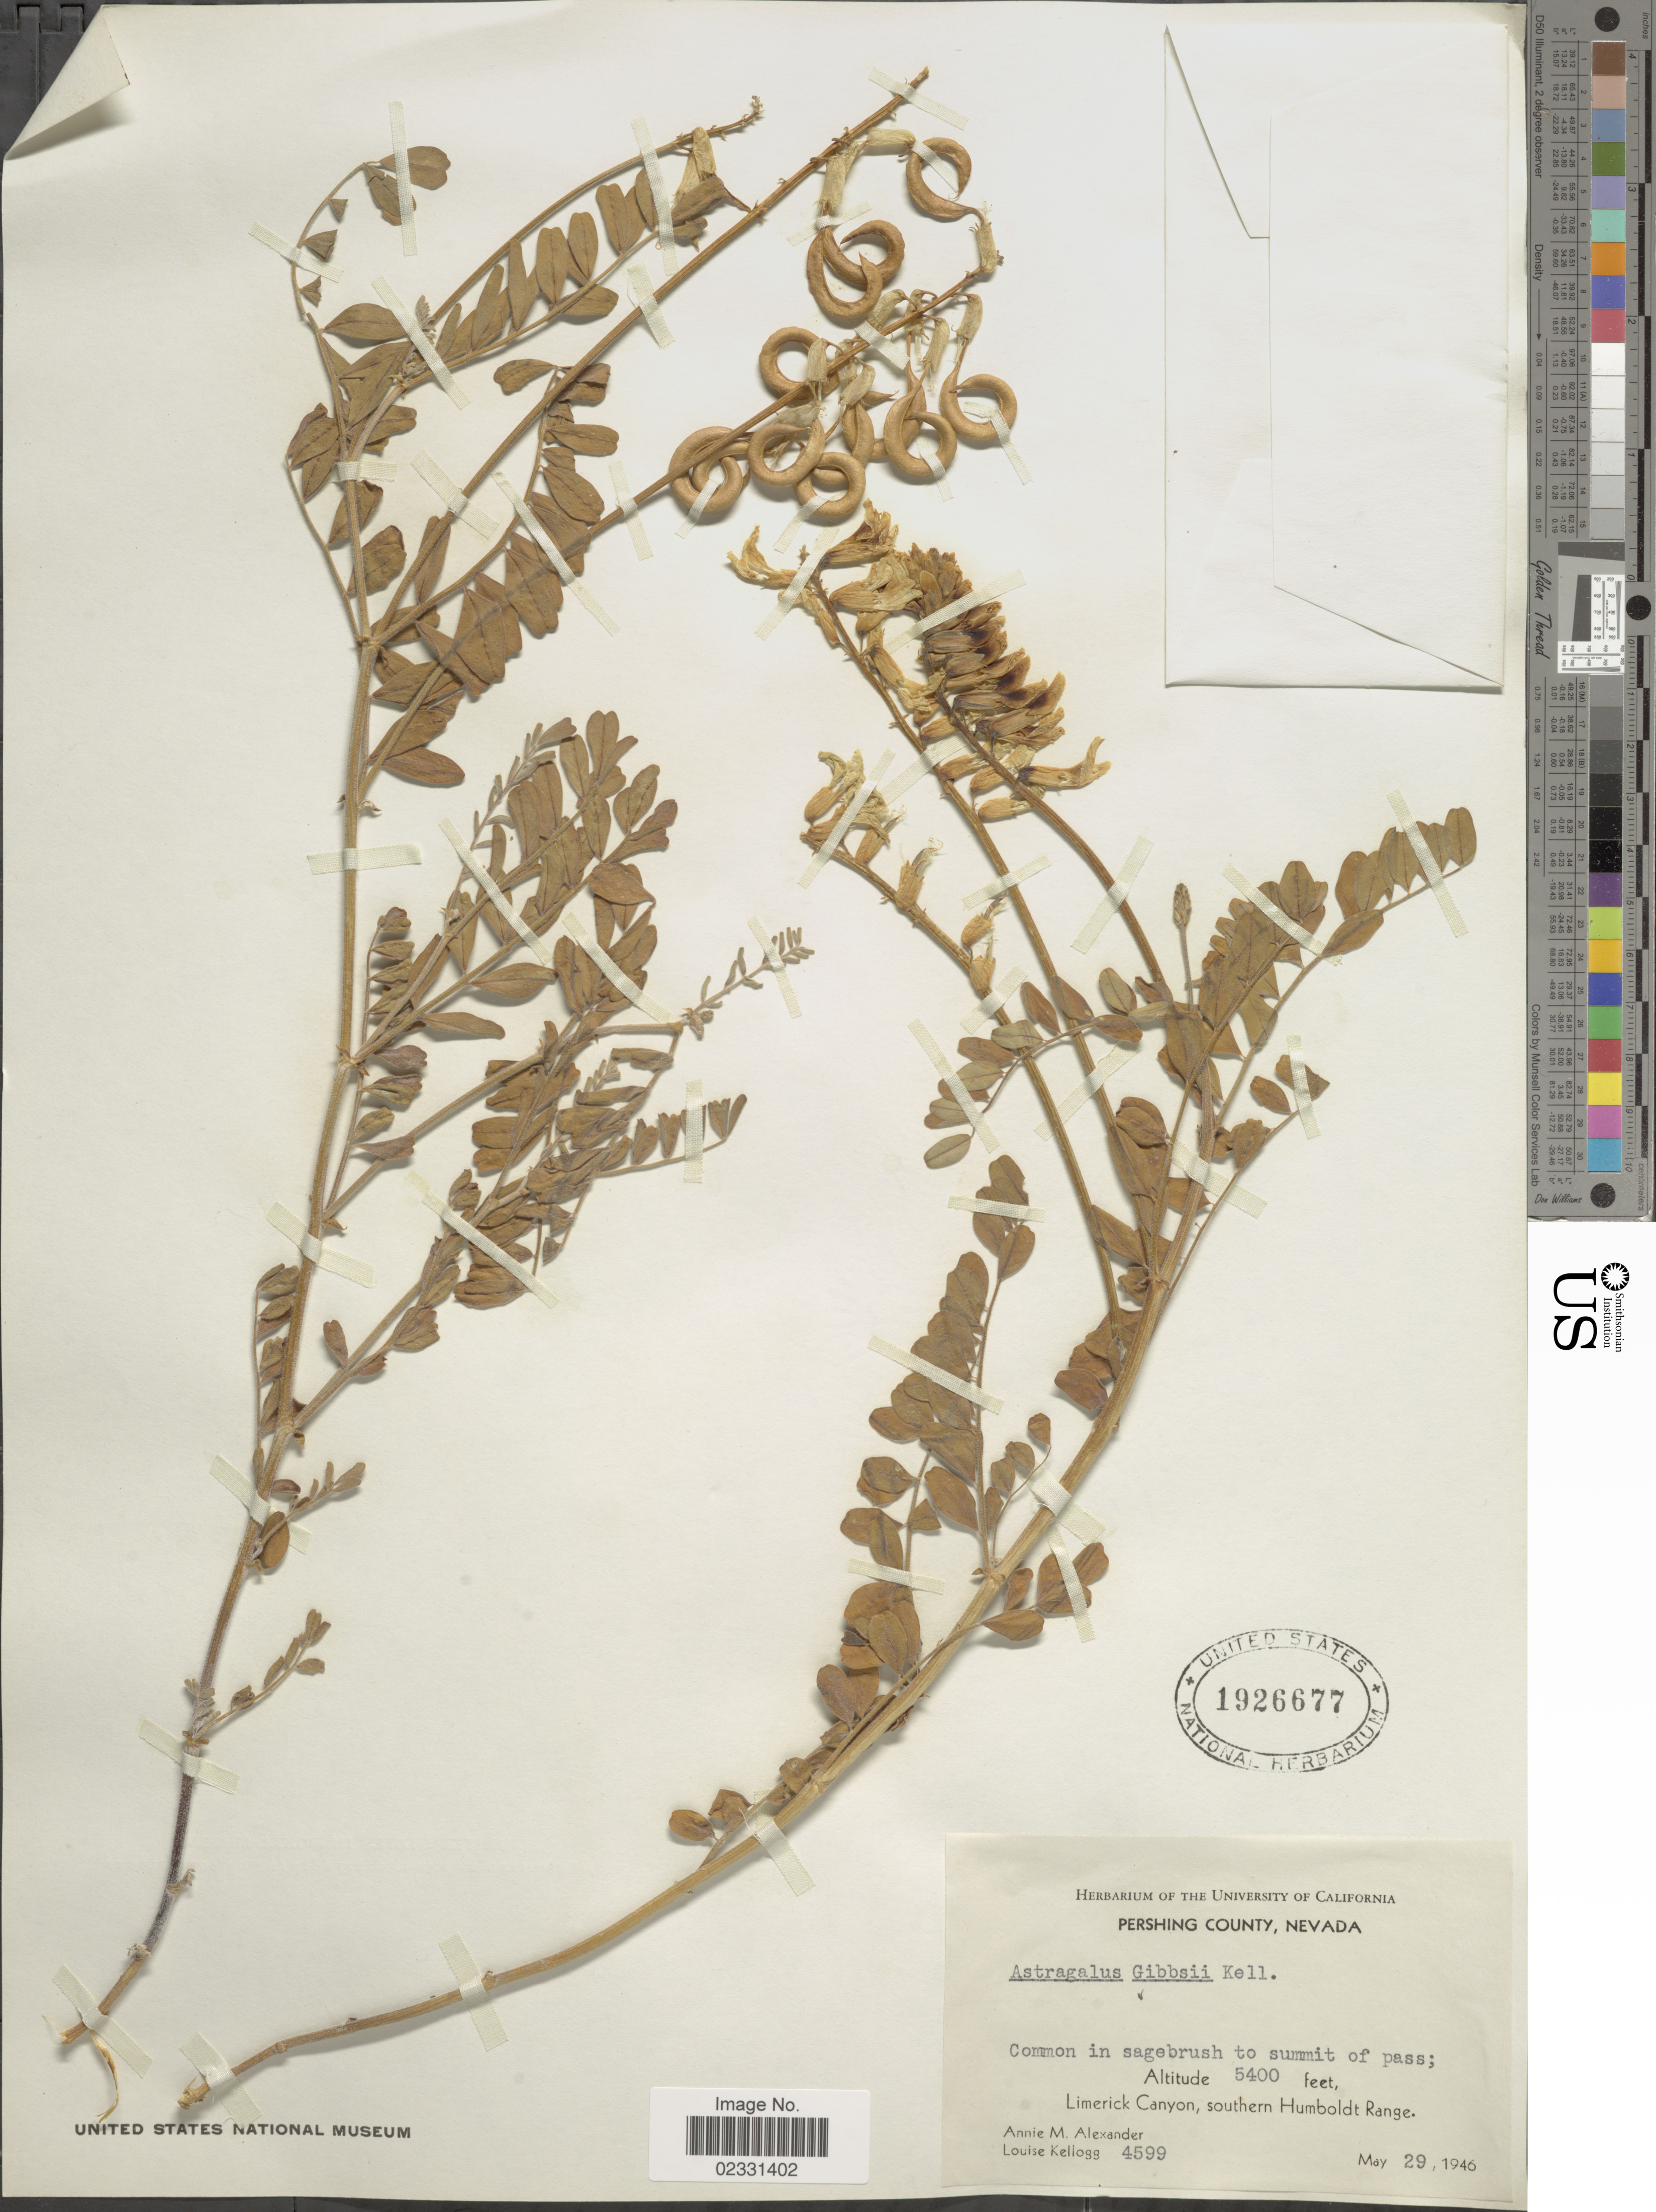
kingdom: Plantae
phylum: Tracheophyta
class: Magnoliopsida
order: Fabales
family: Fabaceae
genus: Astragalus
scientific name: Astragalus gibbsii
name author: Kellogg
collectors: A. M. Alexander & L. Kellogg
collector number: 4599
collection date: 1946-05-29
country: United States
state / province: Nevada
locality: Pershing County, Limerick Canyon, southern Humboldt Range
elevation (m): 1646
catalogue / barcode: US 1926677